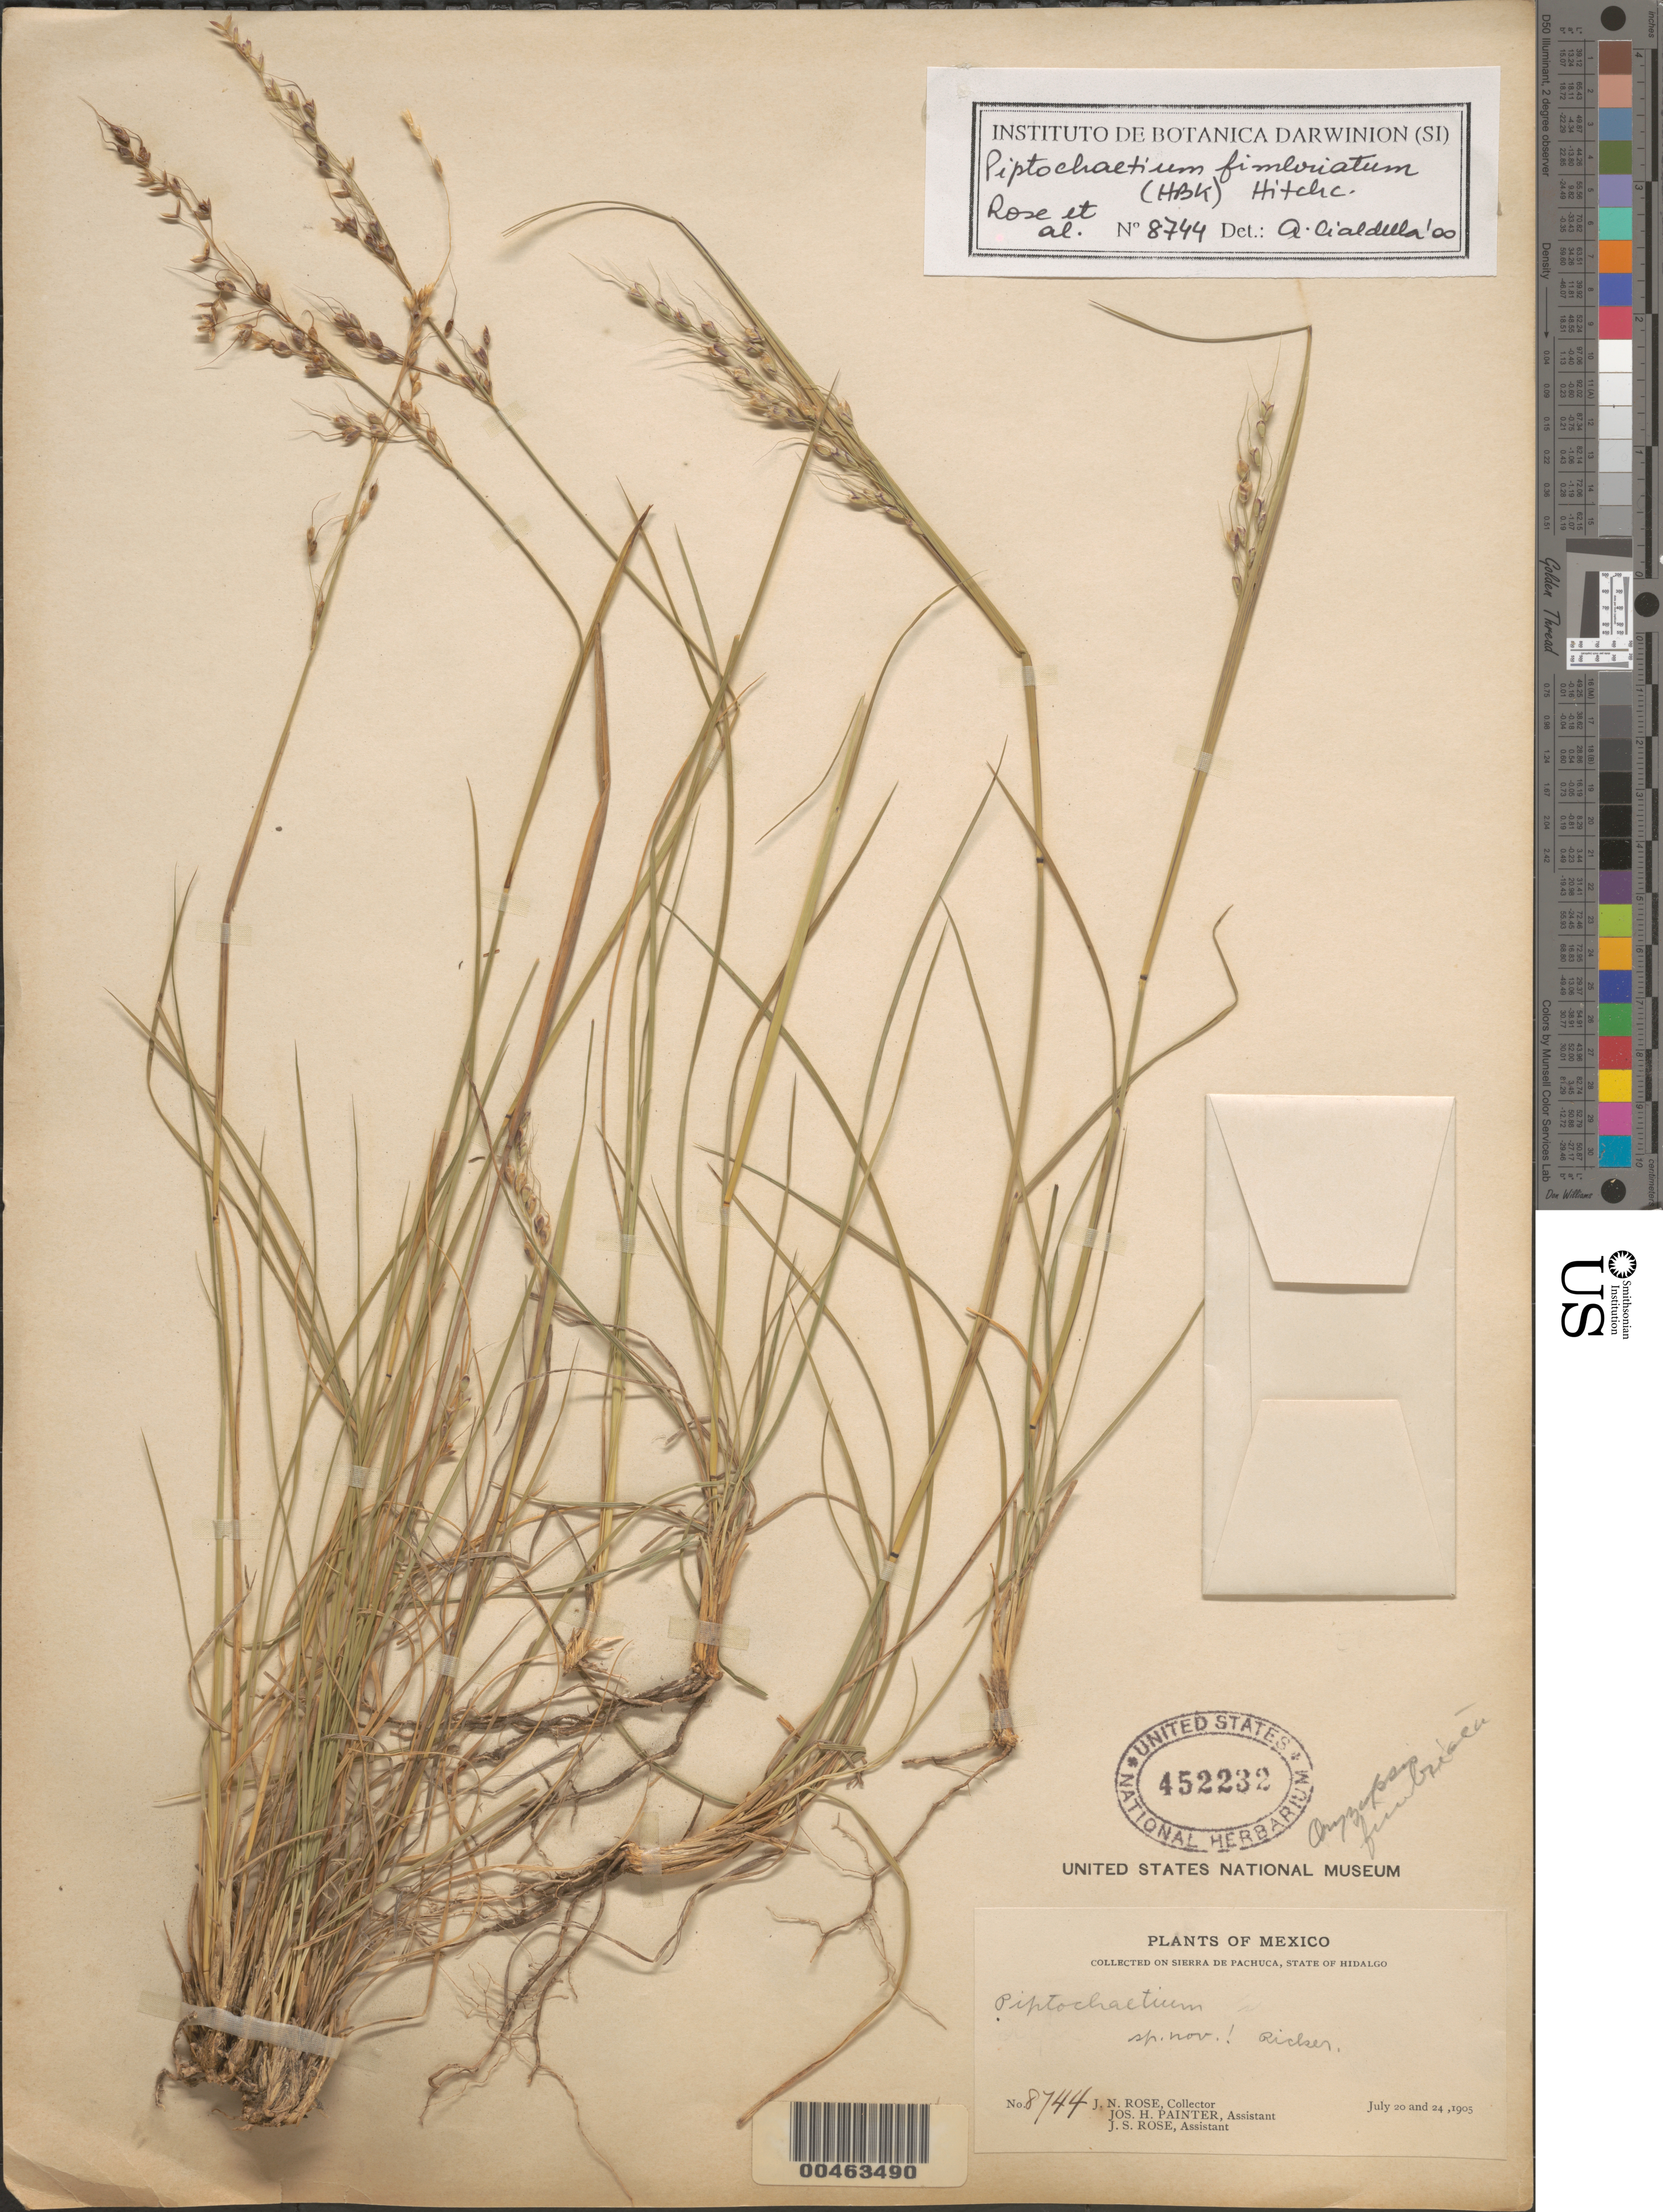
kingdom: Plantae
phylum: Tracheophyta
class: Liliopsida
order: Poales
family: Poaceae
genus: Piptochaetium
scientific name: Piptochaetium fimbriatum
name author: (Kunth) Hitchc.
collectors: J. N. Rose, J. H. Painter & J. S. Rose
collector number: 8744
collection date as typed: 20 Jul 1905 to 24 Jul 1905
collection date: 1905-07-20/1905-07-24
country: Mexico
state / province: Hidalgo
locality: Sierra de Pachuca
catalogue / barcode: US 452232